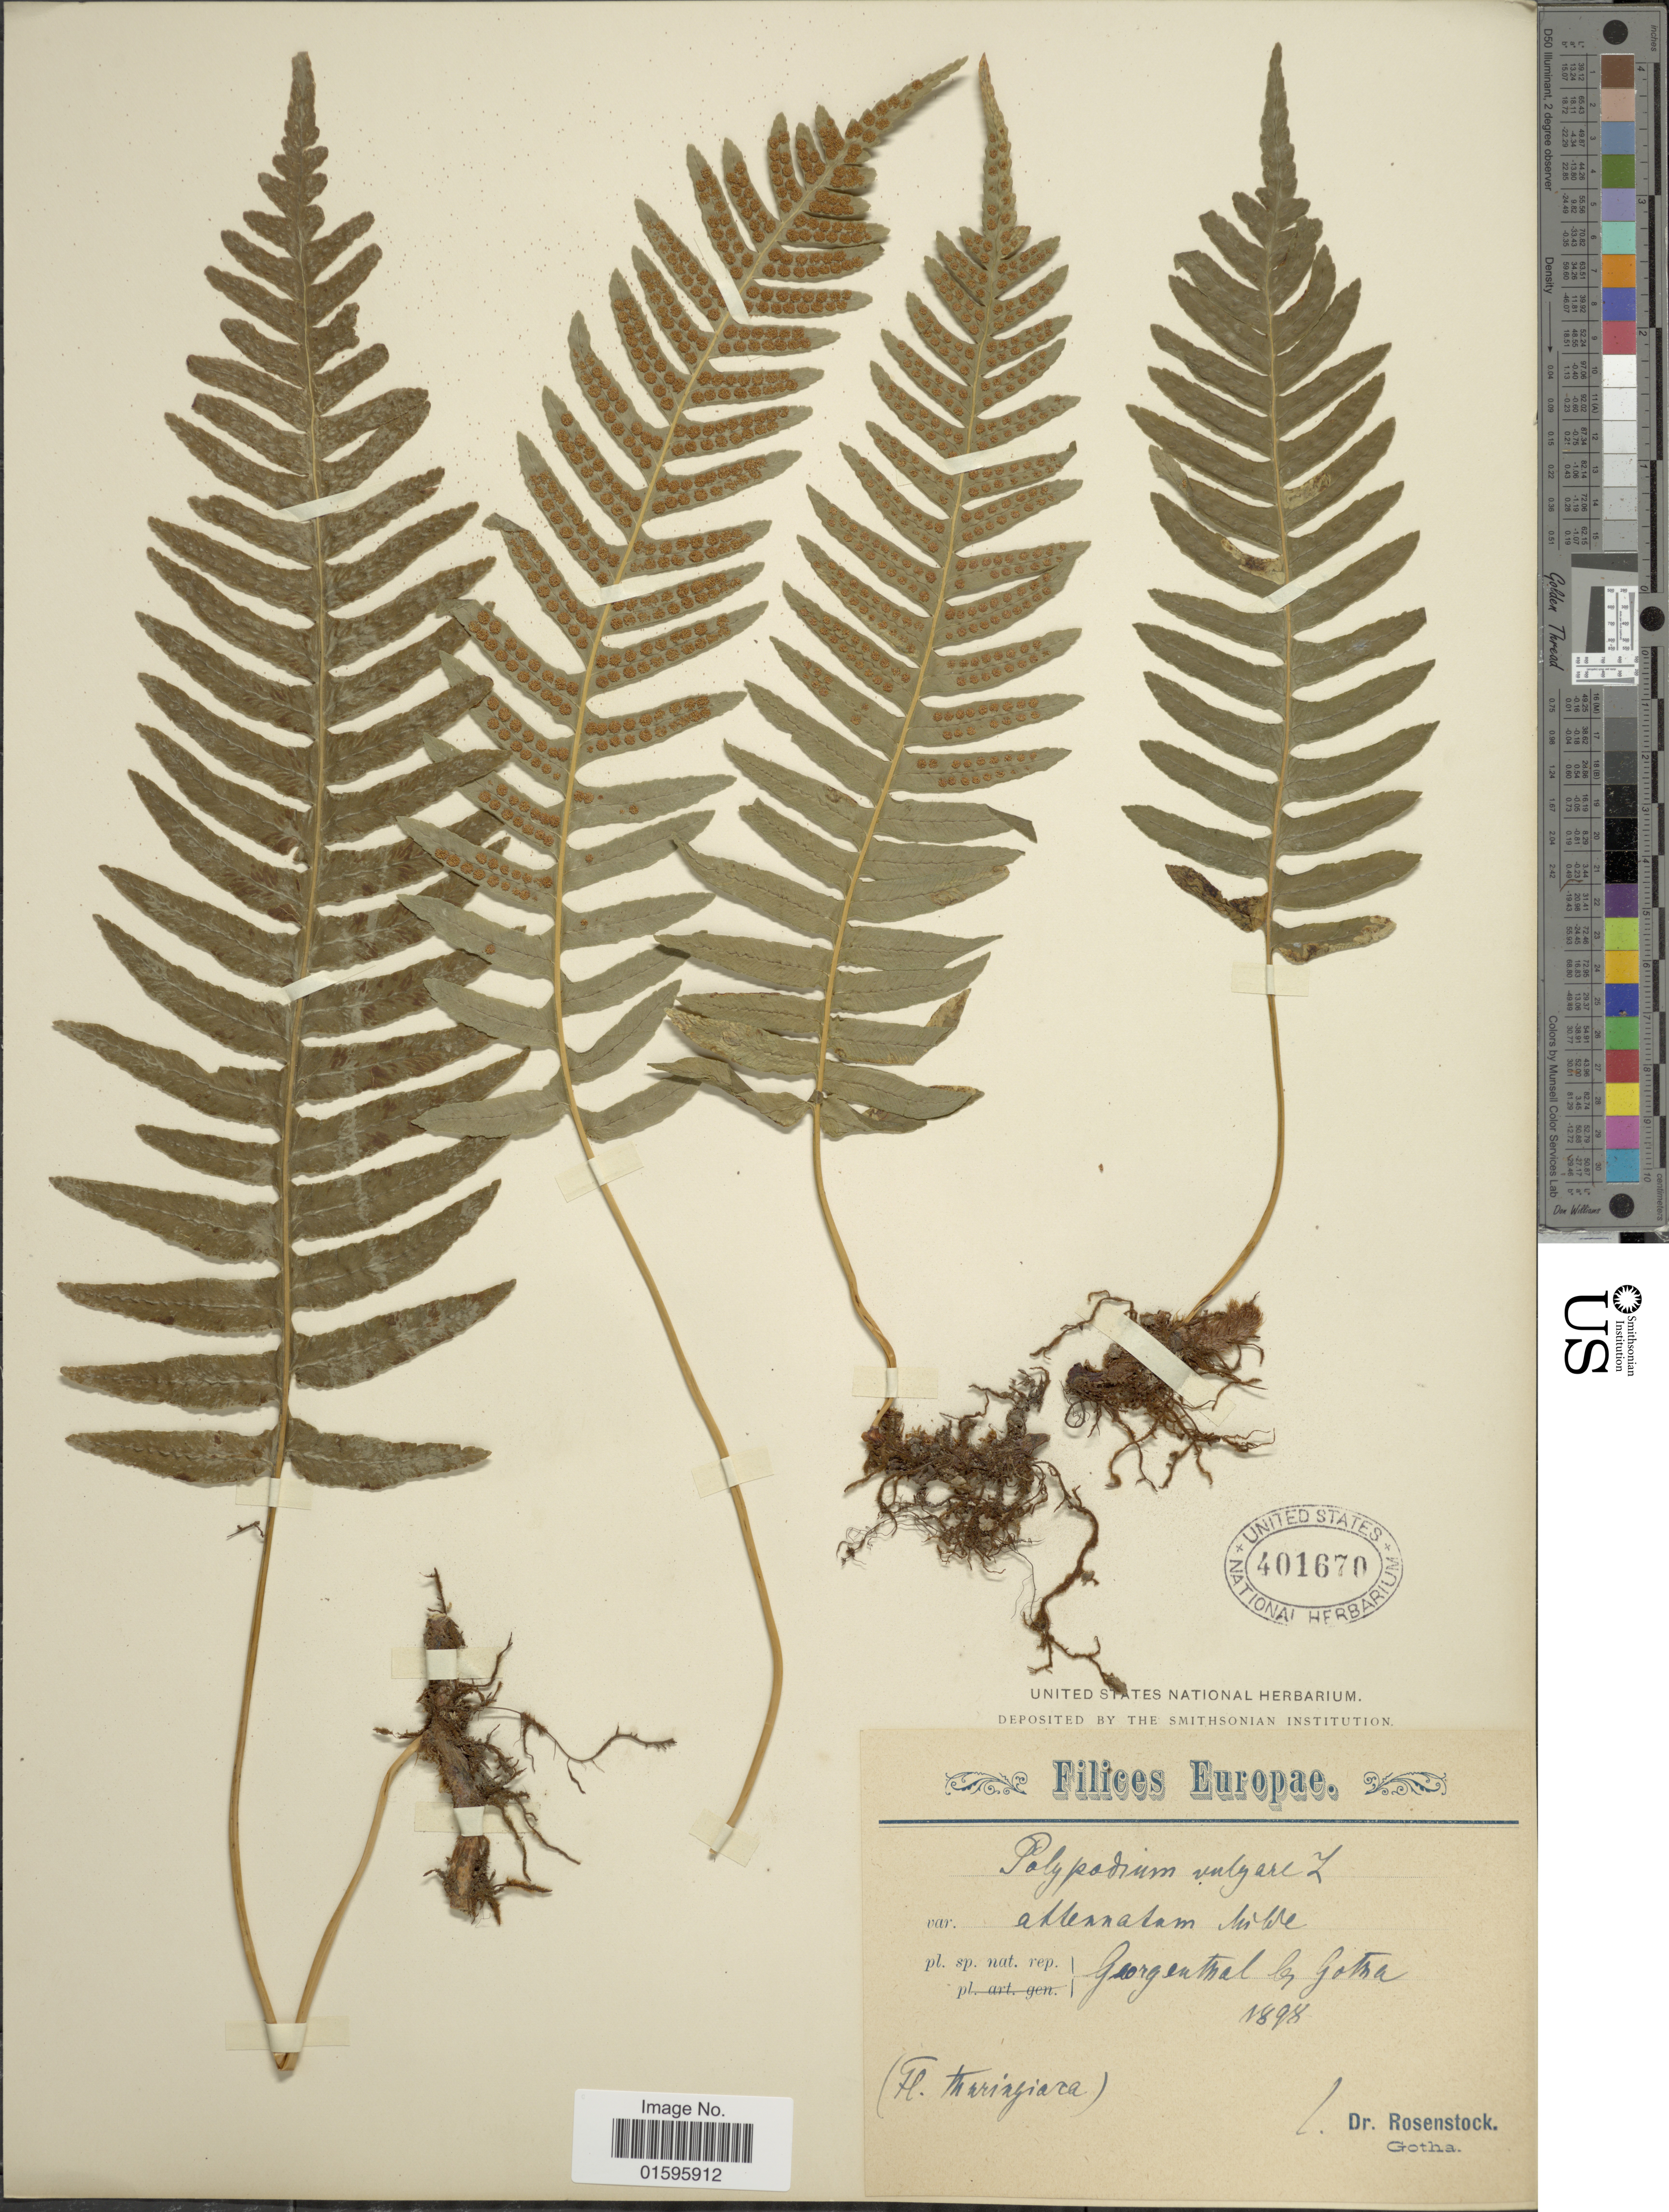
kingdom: Plantae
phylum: Tracheophyta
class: Polypodiopsida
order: Polypodiales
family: Polypodiaceae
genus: Polypodium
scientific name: Polypodium vulgare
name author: L.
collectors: -- Rosenstock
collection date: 1898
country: Germany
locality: Europae, Georgenmal l [illegible text] Gotma, Fl. Maringiarca [unsure placement]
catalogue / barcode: US 401670